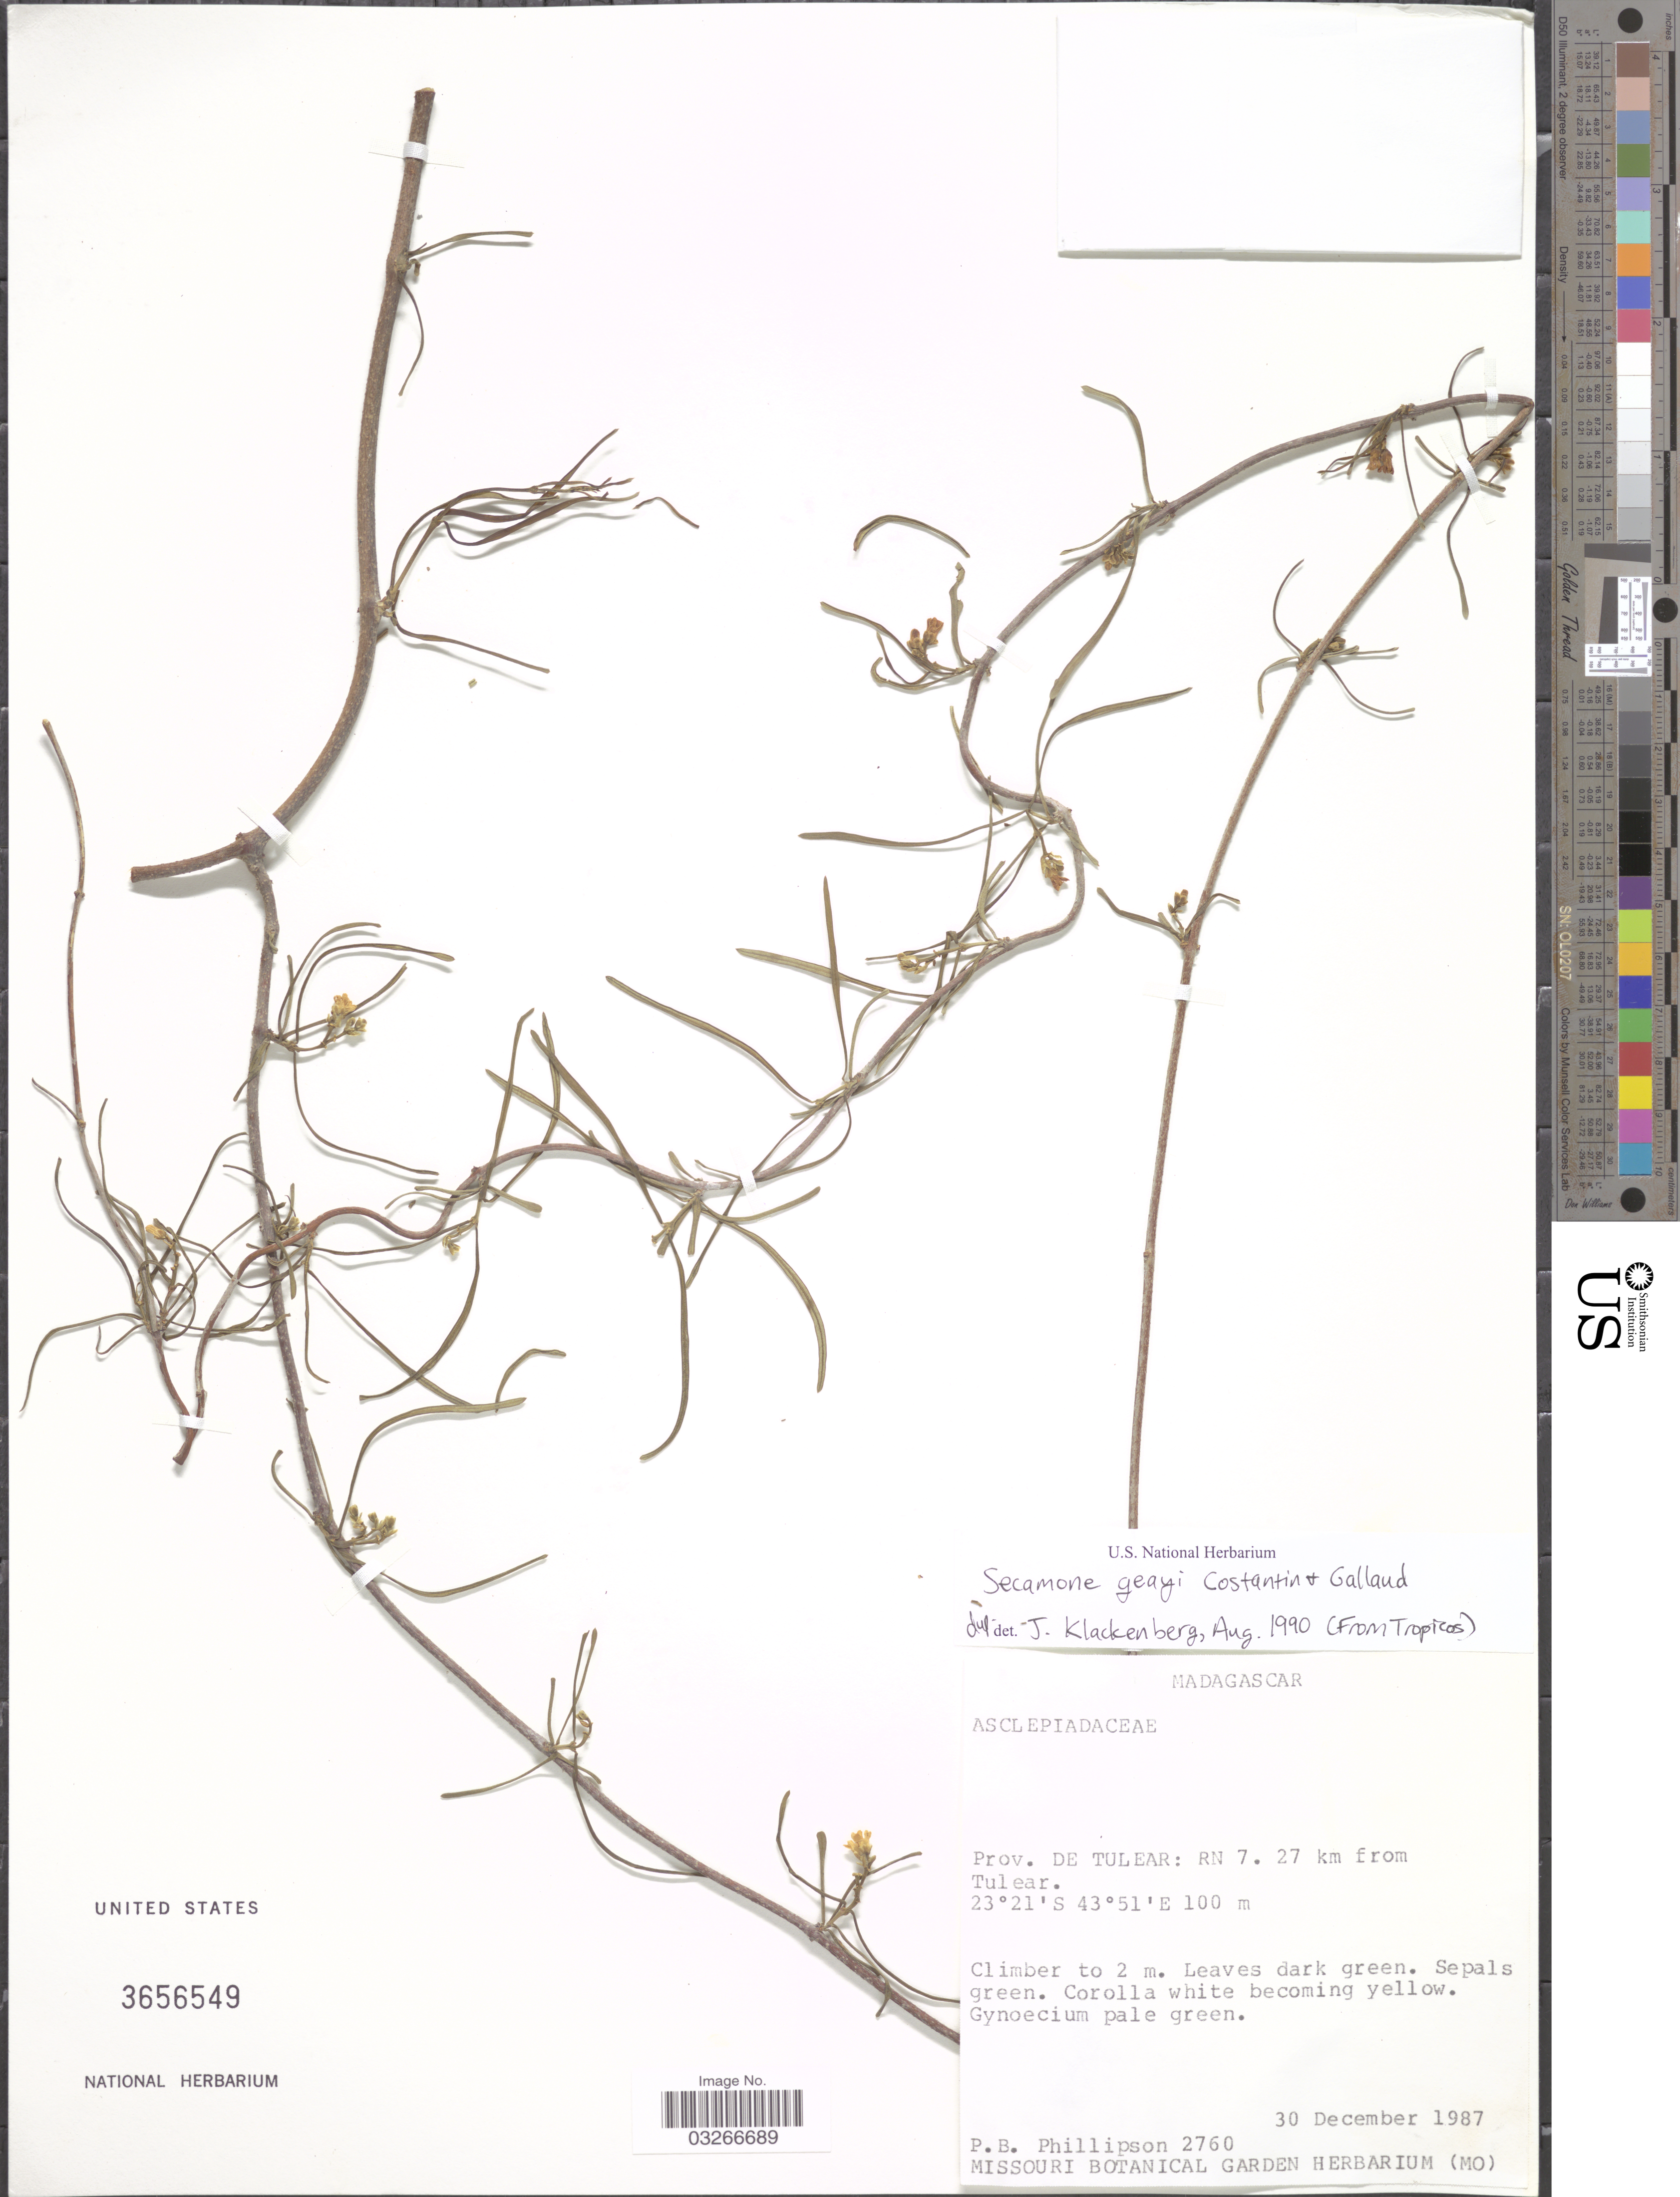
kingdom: Plantae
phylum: Tracheophyta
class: Magnoliopsida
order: Gentianales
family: Apocynaceae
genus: Secamone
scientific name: Secamone geayi Cost. & -- Gall.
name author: Costantin & Gallaud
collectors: P. B. Phillipson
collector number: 2760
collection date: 1987-12-30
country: Madagascar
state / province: Atsimo-Andrefana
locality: Prov. de Tulear: RN 7. 27 km from Tulear.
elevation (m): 100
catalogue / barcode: US 365649